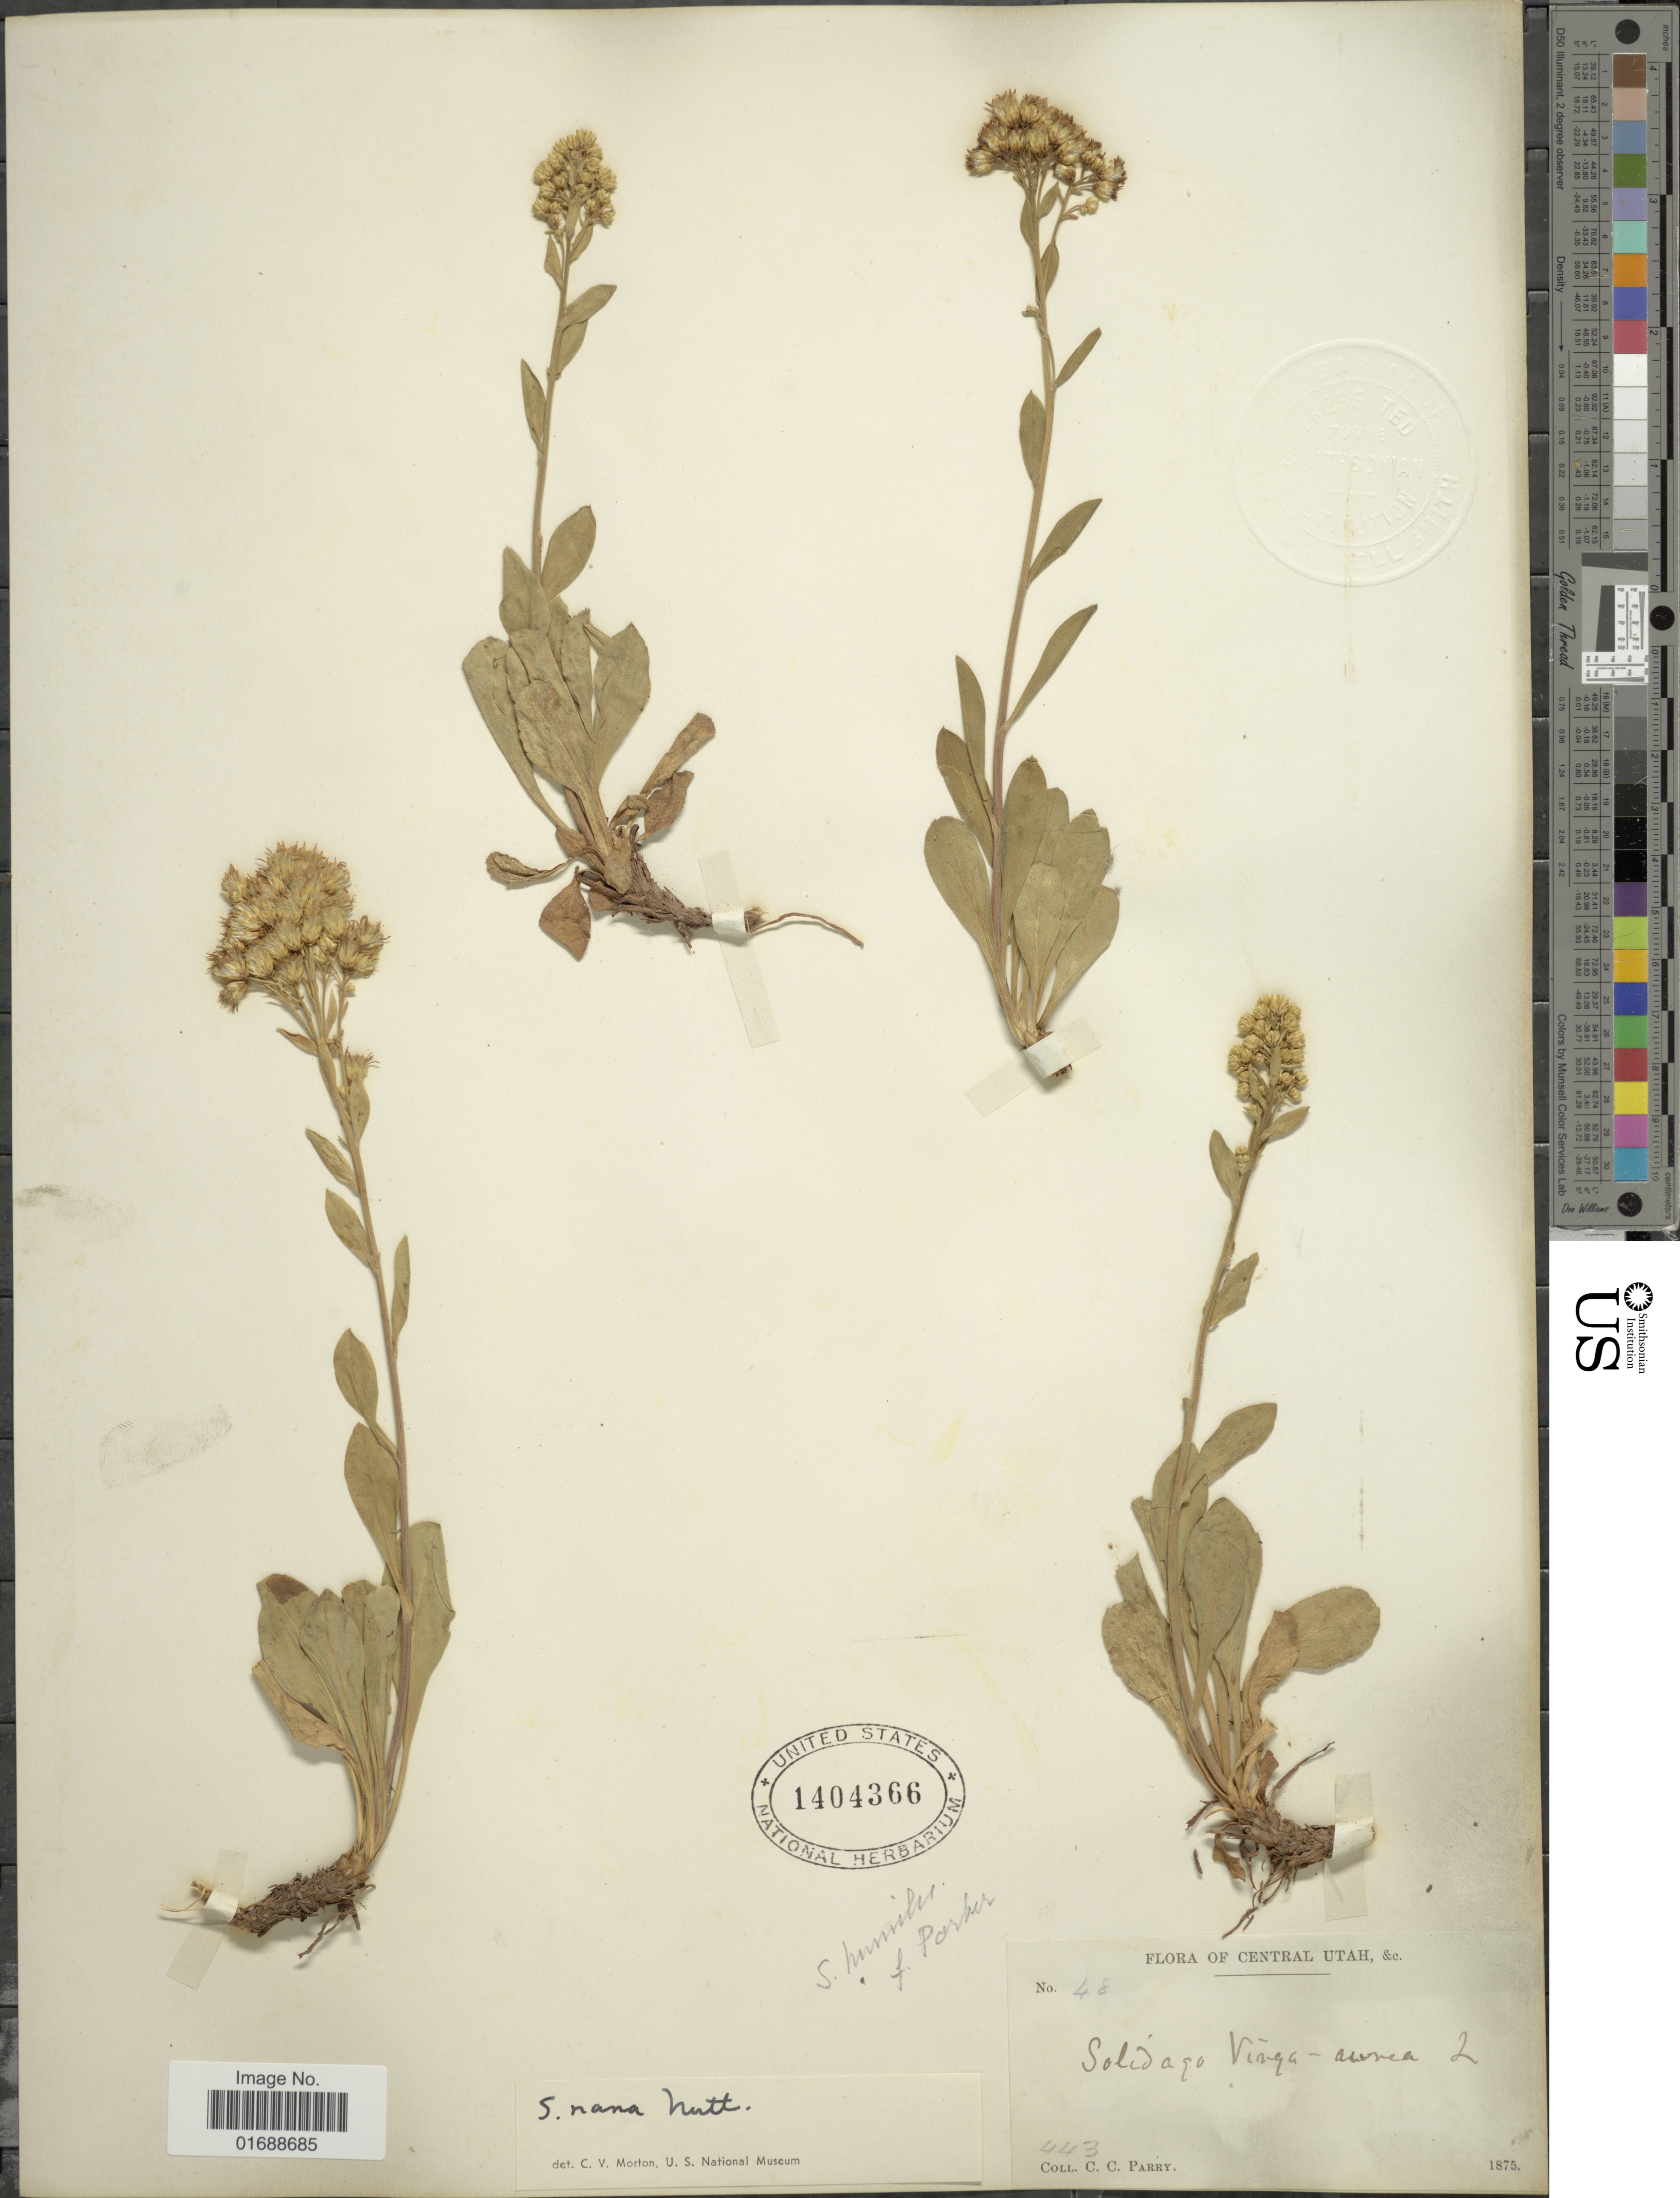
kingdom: Plantae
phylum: Tracheophyta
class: Magnoliopsida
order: Asterales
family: Asteraceae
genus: Solidago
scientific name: Solidago nana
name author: Nutt.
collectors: C. C. Parry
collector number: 48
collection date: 1875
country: United States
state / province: Utah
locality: Central Utah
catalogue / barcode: US 1404366